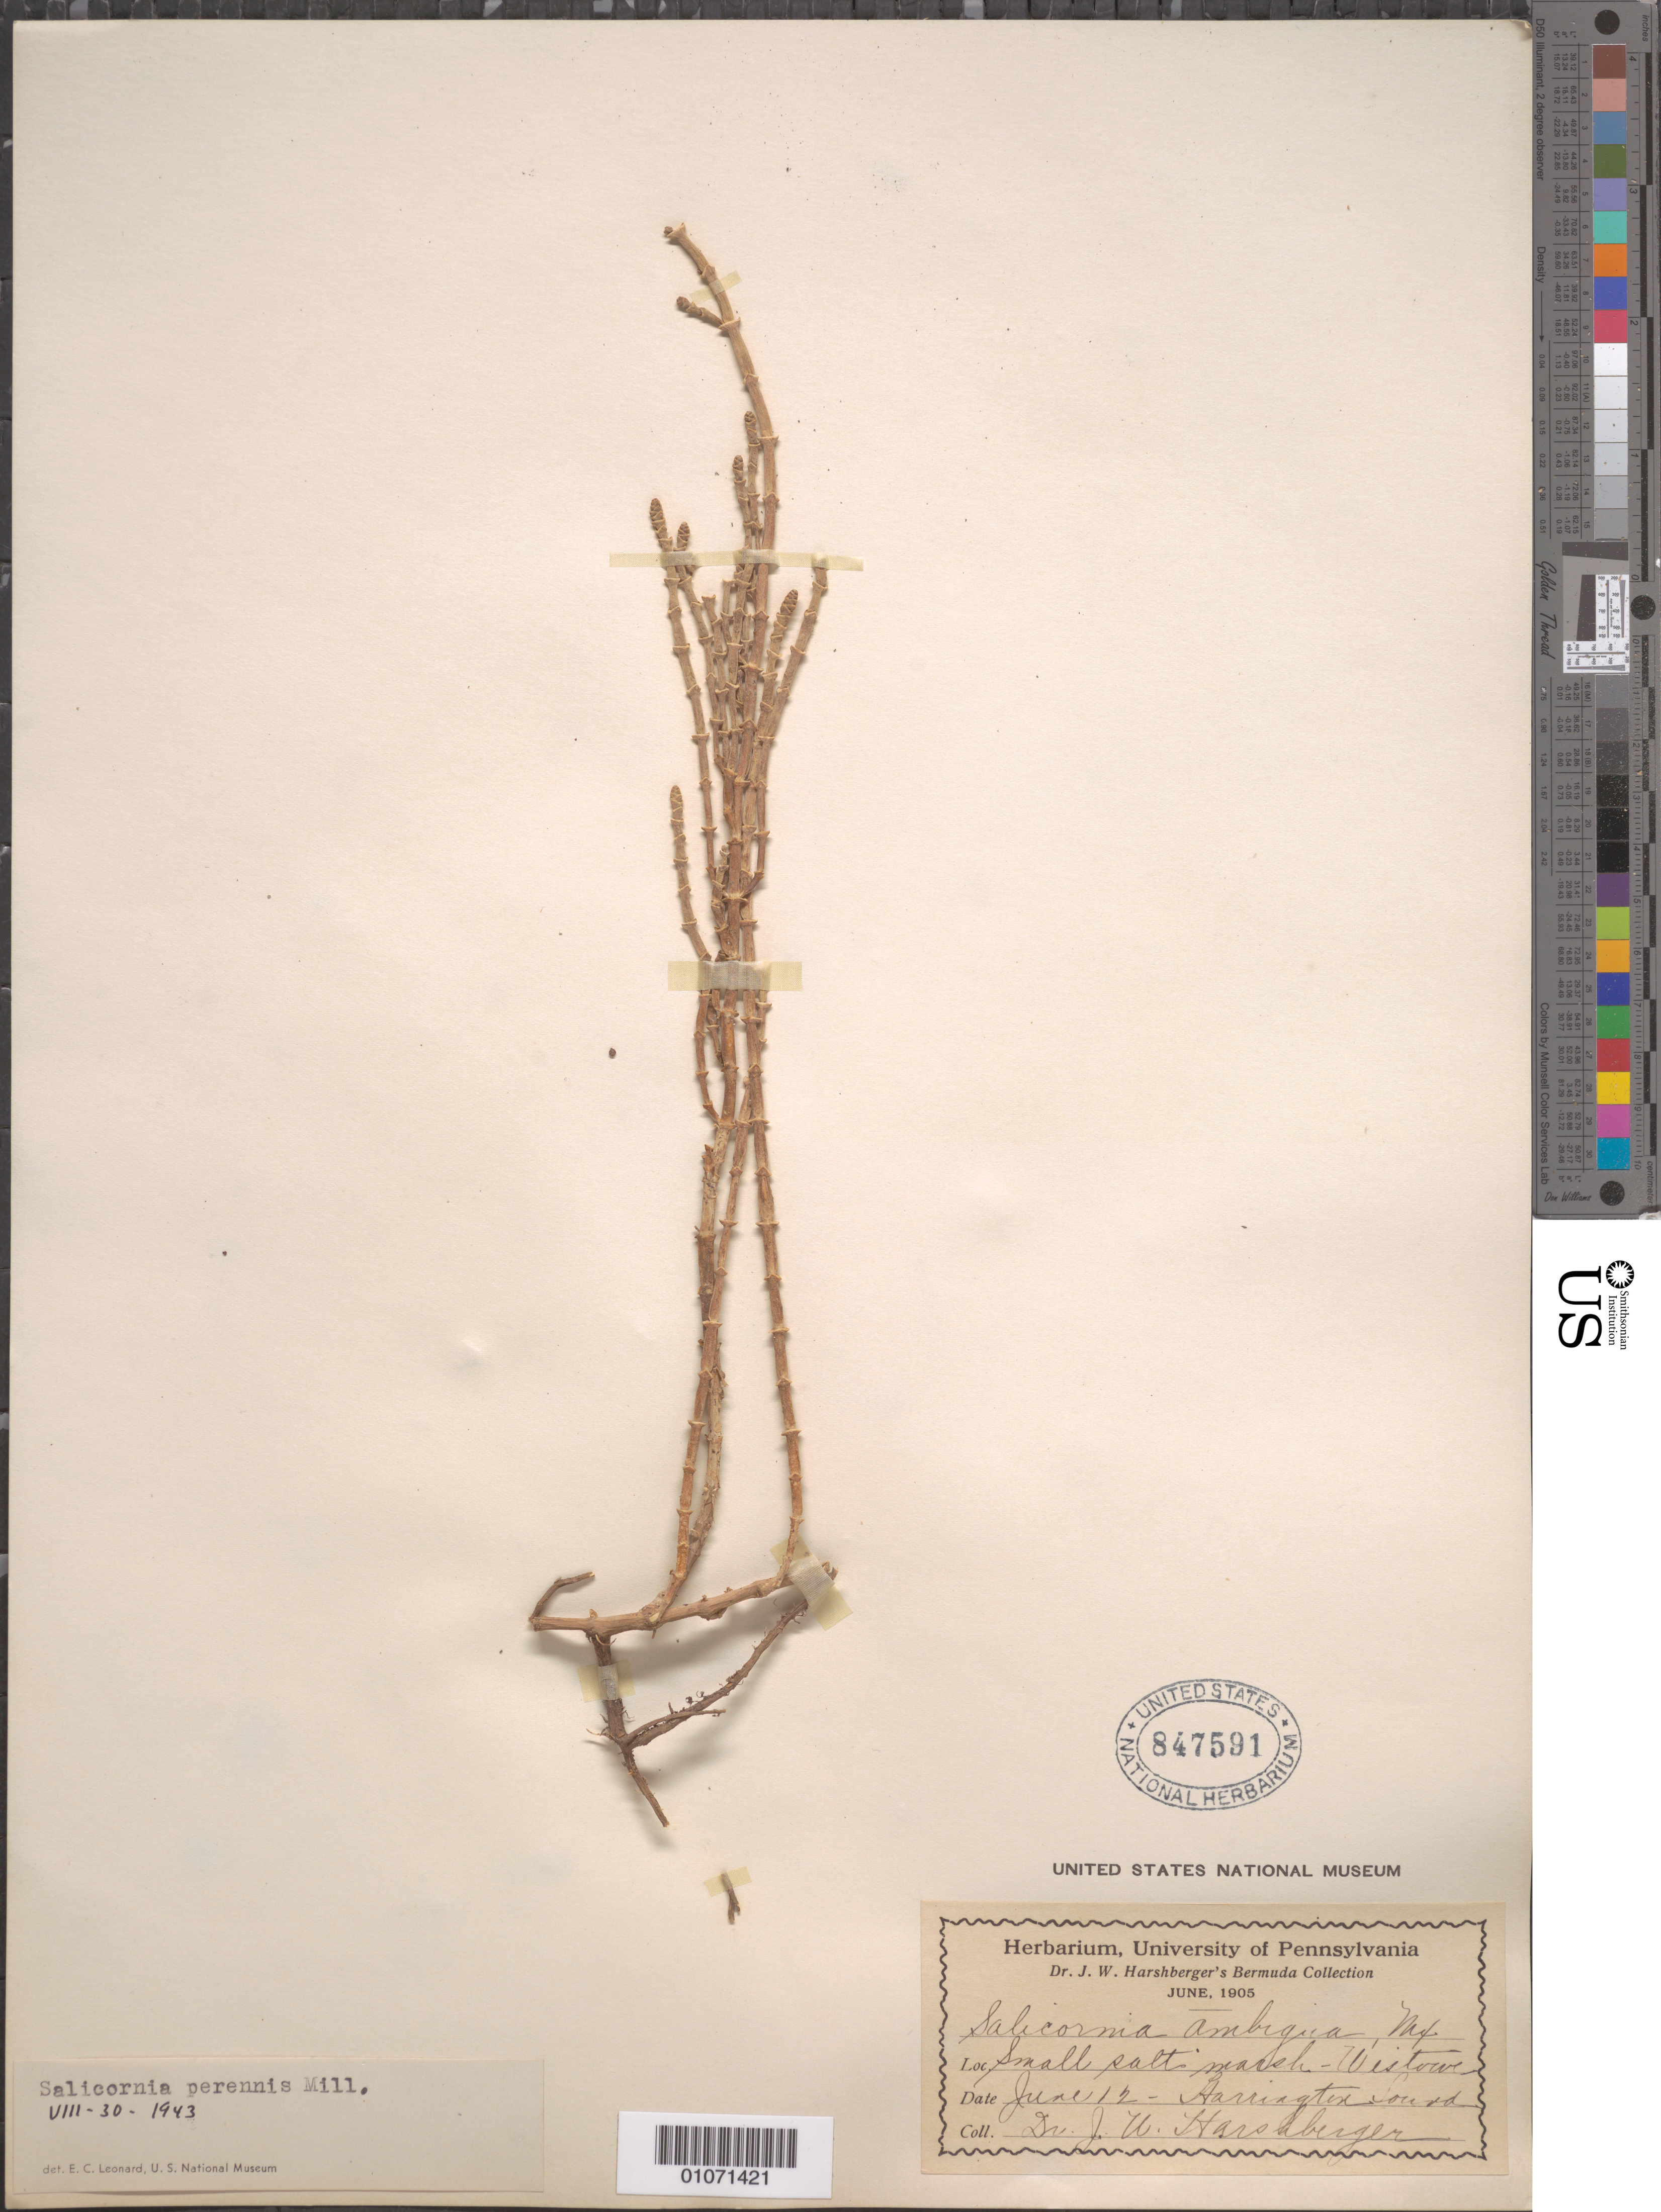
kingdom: Plantae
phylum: Tracheophyta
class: Magnoliopsida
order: Caryophyllales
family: Amaranthaceae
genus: Salicornia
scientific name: Salicornia perennis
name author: Mill.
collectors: J. W. Harshberger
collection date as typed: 12 Jun 1905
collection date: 1905-06-12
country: Bermuda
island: Bermuda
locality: Harrington Sound, Wistowe [?]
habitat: Small salt marsh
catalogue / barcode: US 847591